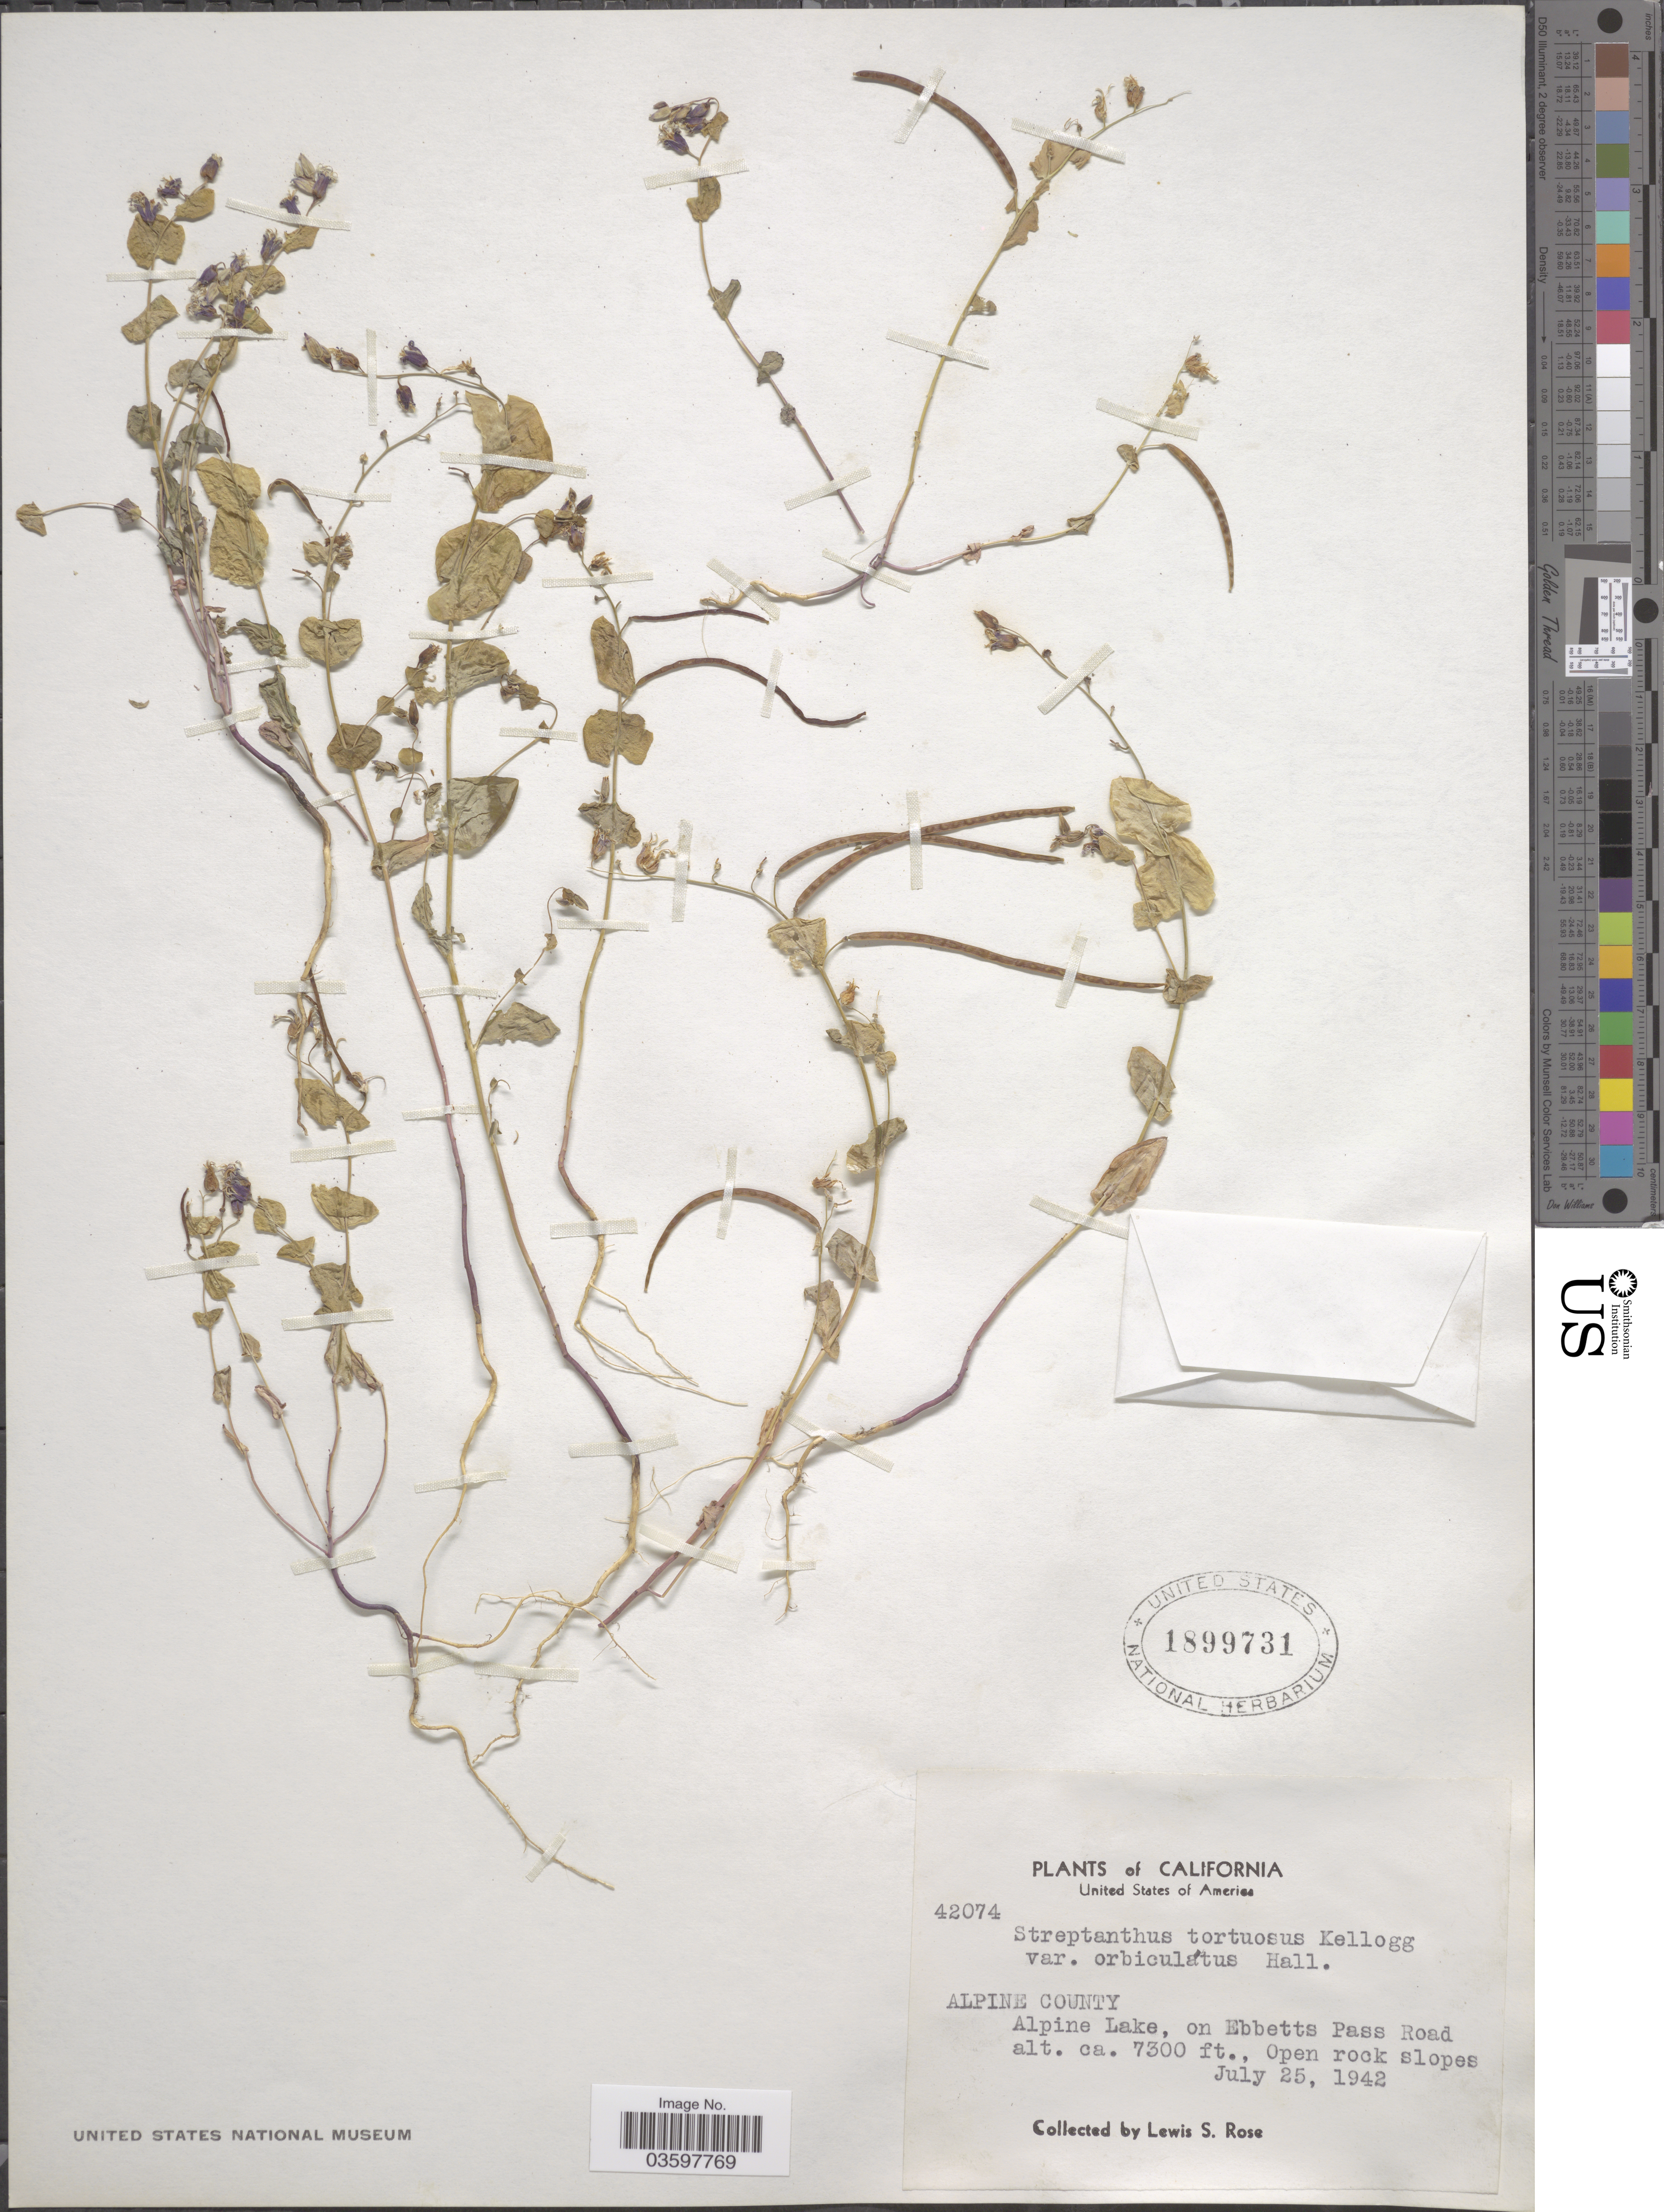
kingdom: Plantae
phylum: Tracheophyta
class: Magnoliopsida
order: Brassicales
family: Brassicaceae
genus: Streptanthus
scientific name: Streptanthus tortuosus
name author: Kellogg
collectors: L. S. Rose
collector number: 42074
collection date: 1942-07-25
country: United States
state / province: California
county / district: Alpine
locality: United States of America. Alpine County. Alpine Lake, on Ebbetts Pass Road.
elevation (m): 2225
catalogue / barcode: US 1899731